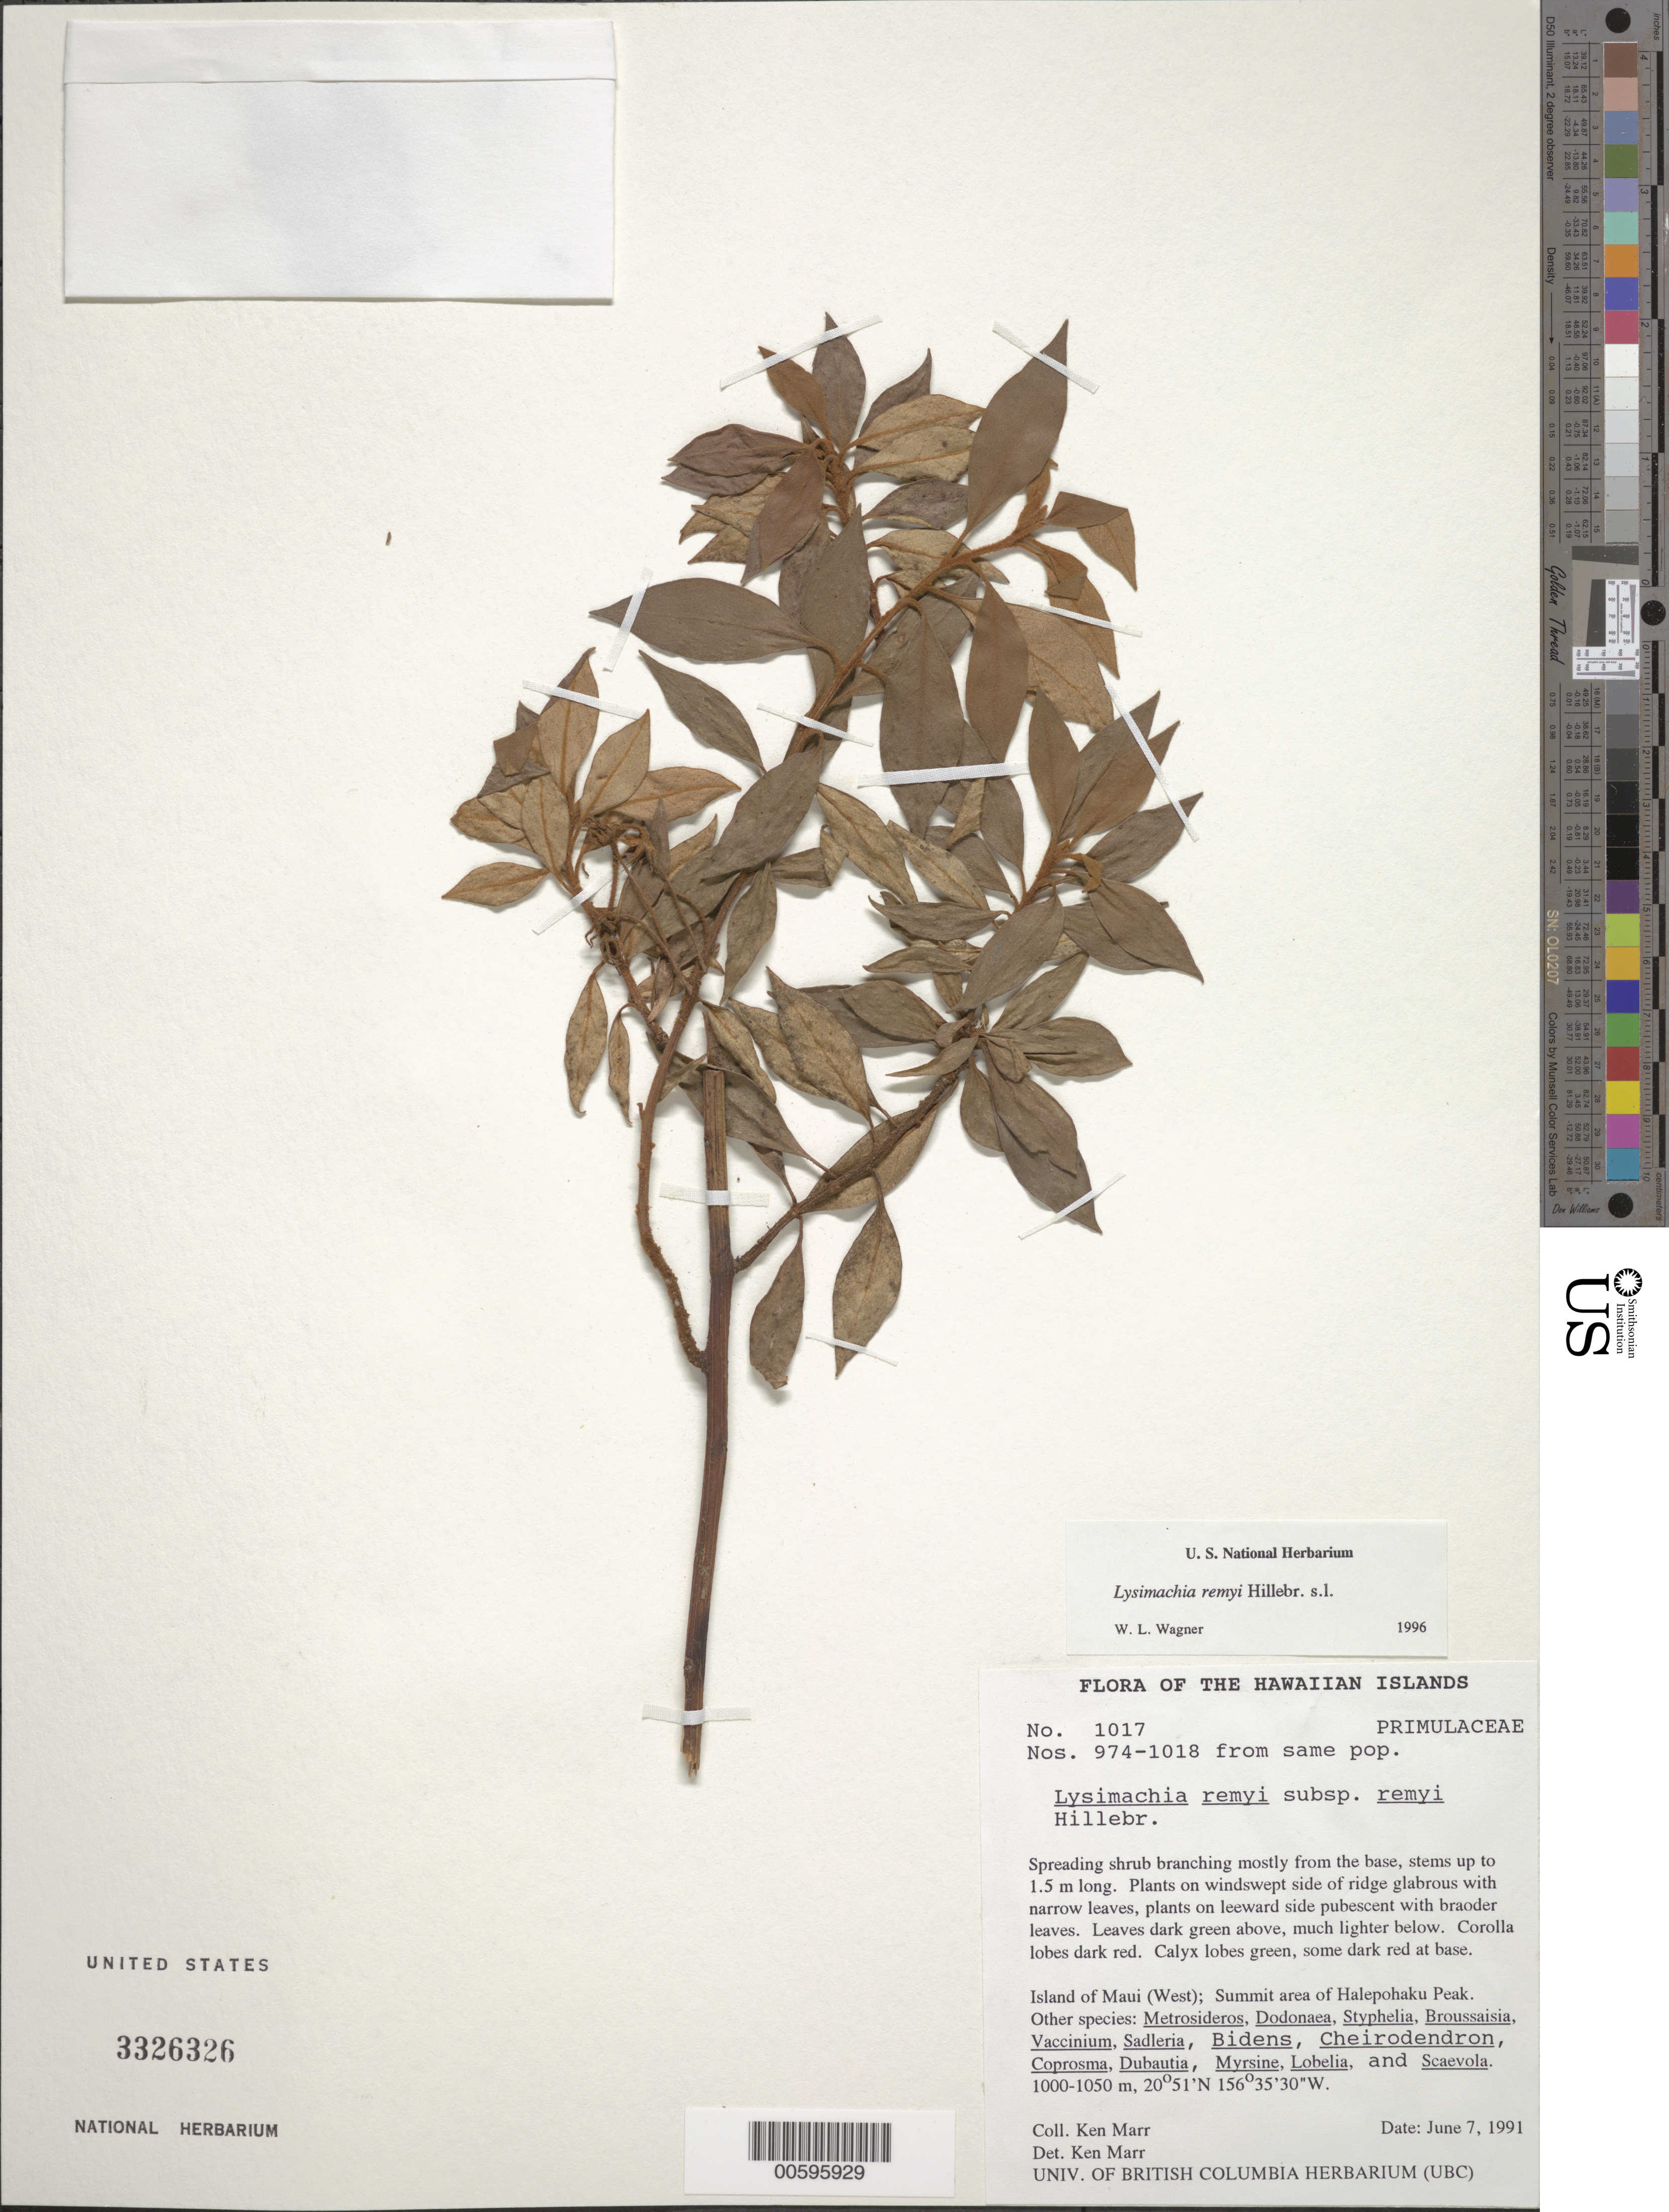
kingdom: Plantae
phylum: Tracheophyta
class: Magnoliopsida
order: Ericales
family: Primulaceae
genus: Lysimachia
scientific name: Lysimachia remyi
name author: Hillebr.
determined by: Wagner, W. L., (BOT), Smithsonian Institution - National Museum of Natural History (UNITED STATES)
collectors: K. Marr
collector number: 1017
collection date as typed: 7 Jun 1991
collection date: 1991-06-07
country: United States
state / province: Hawaii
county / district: Maui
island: Maui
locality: W Maui; Summit area of Halepohaku Peak.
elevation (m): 1000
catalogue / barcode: US 3326326